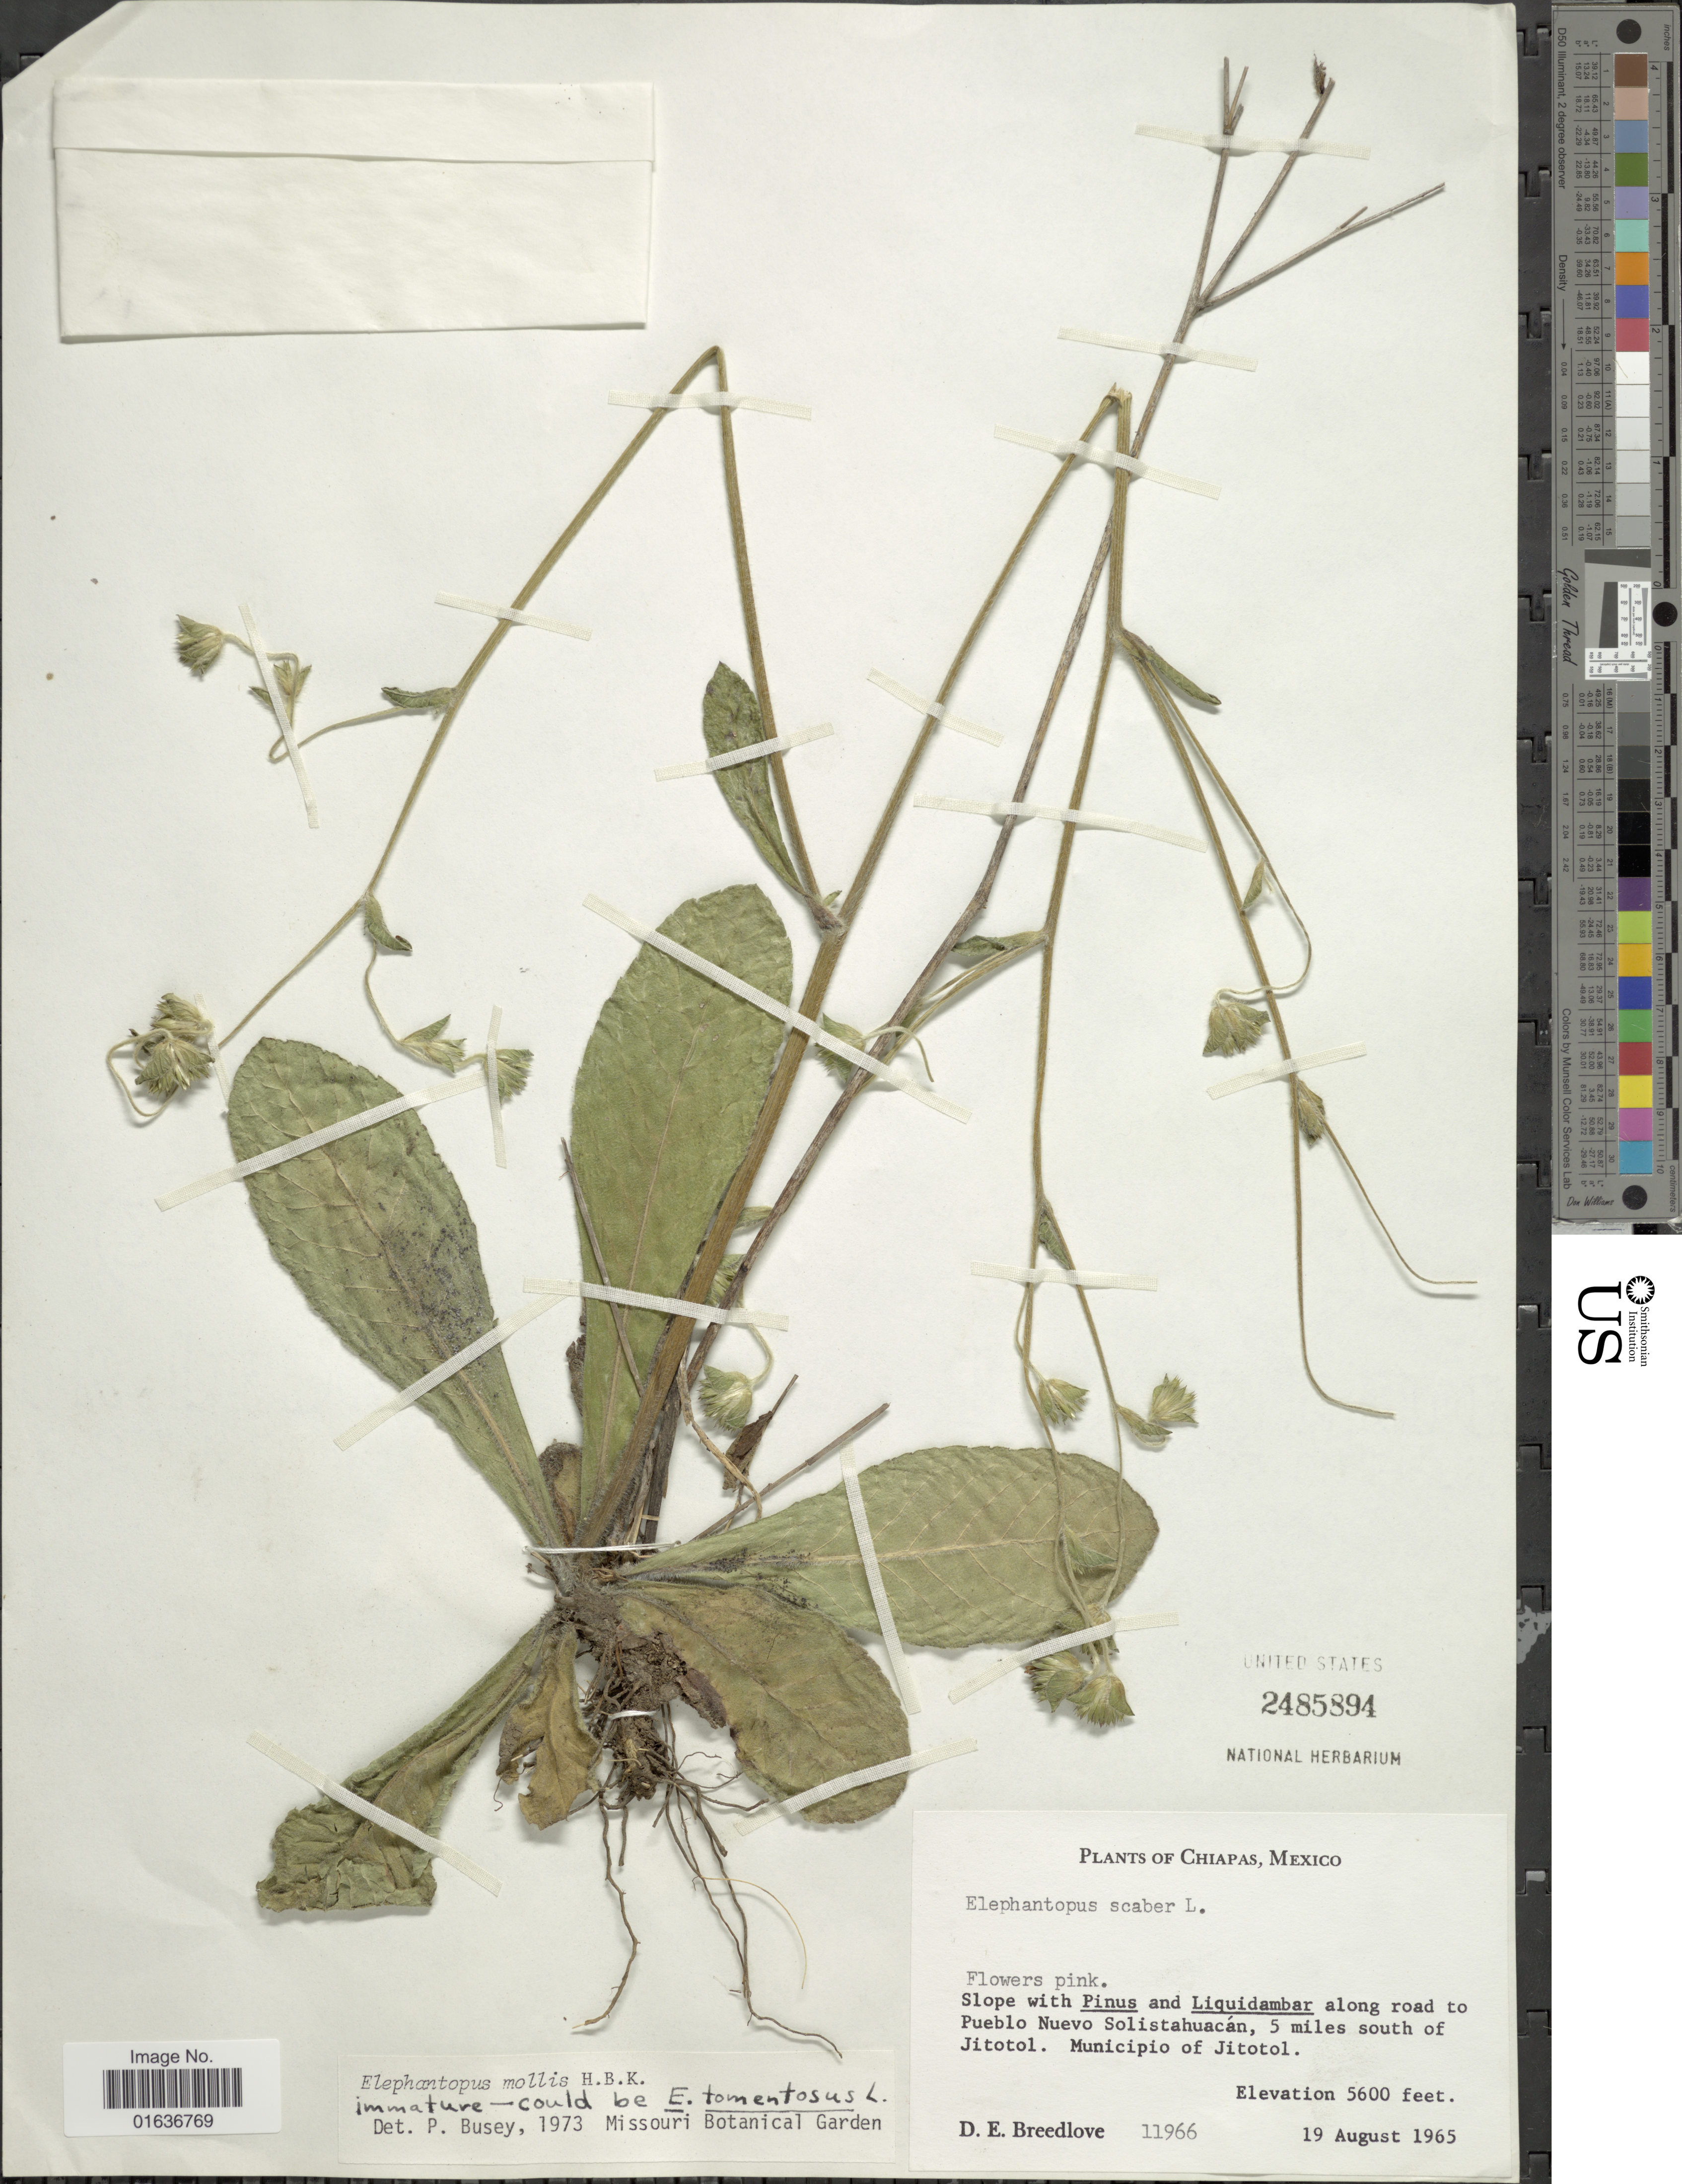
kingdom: Plantae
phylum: Tracheophyta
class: Magnoliopsida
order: Asterales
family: Asteraceae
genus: Elephantopus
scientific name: Elephantopus mollis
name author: Kunth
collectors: D. E. Breedlove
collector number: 11966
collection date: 1965-08-19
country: Mexico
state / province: Chiapas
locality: Slope wit Pinus and Liquidambar along road to Pueblo Nuevo Solistahuacan, 5 miles south of Jitotol. Muncipio of Jitotol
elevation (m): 1707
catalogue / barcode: US 2485894